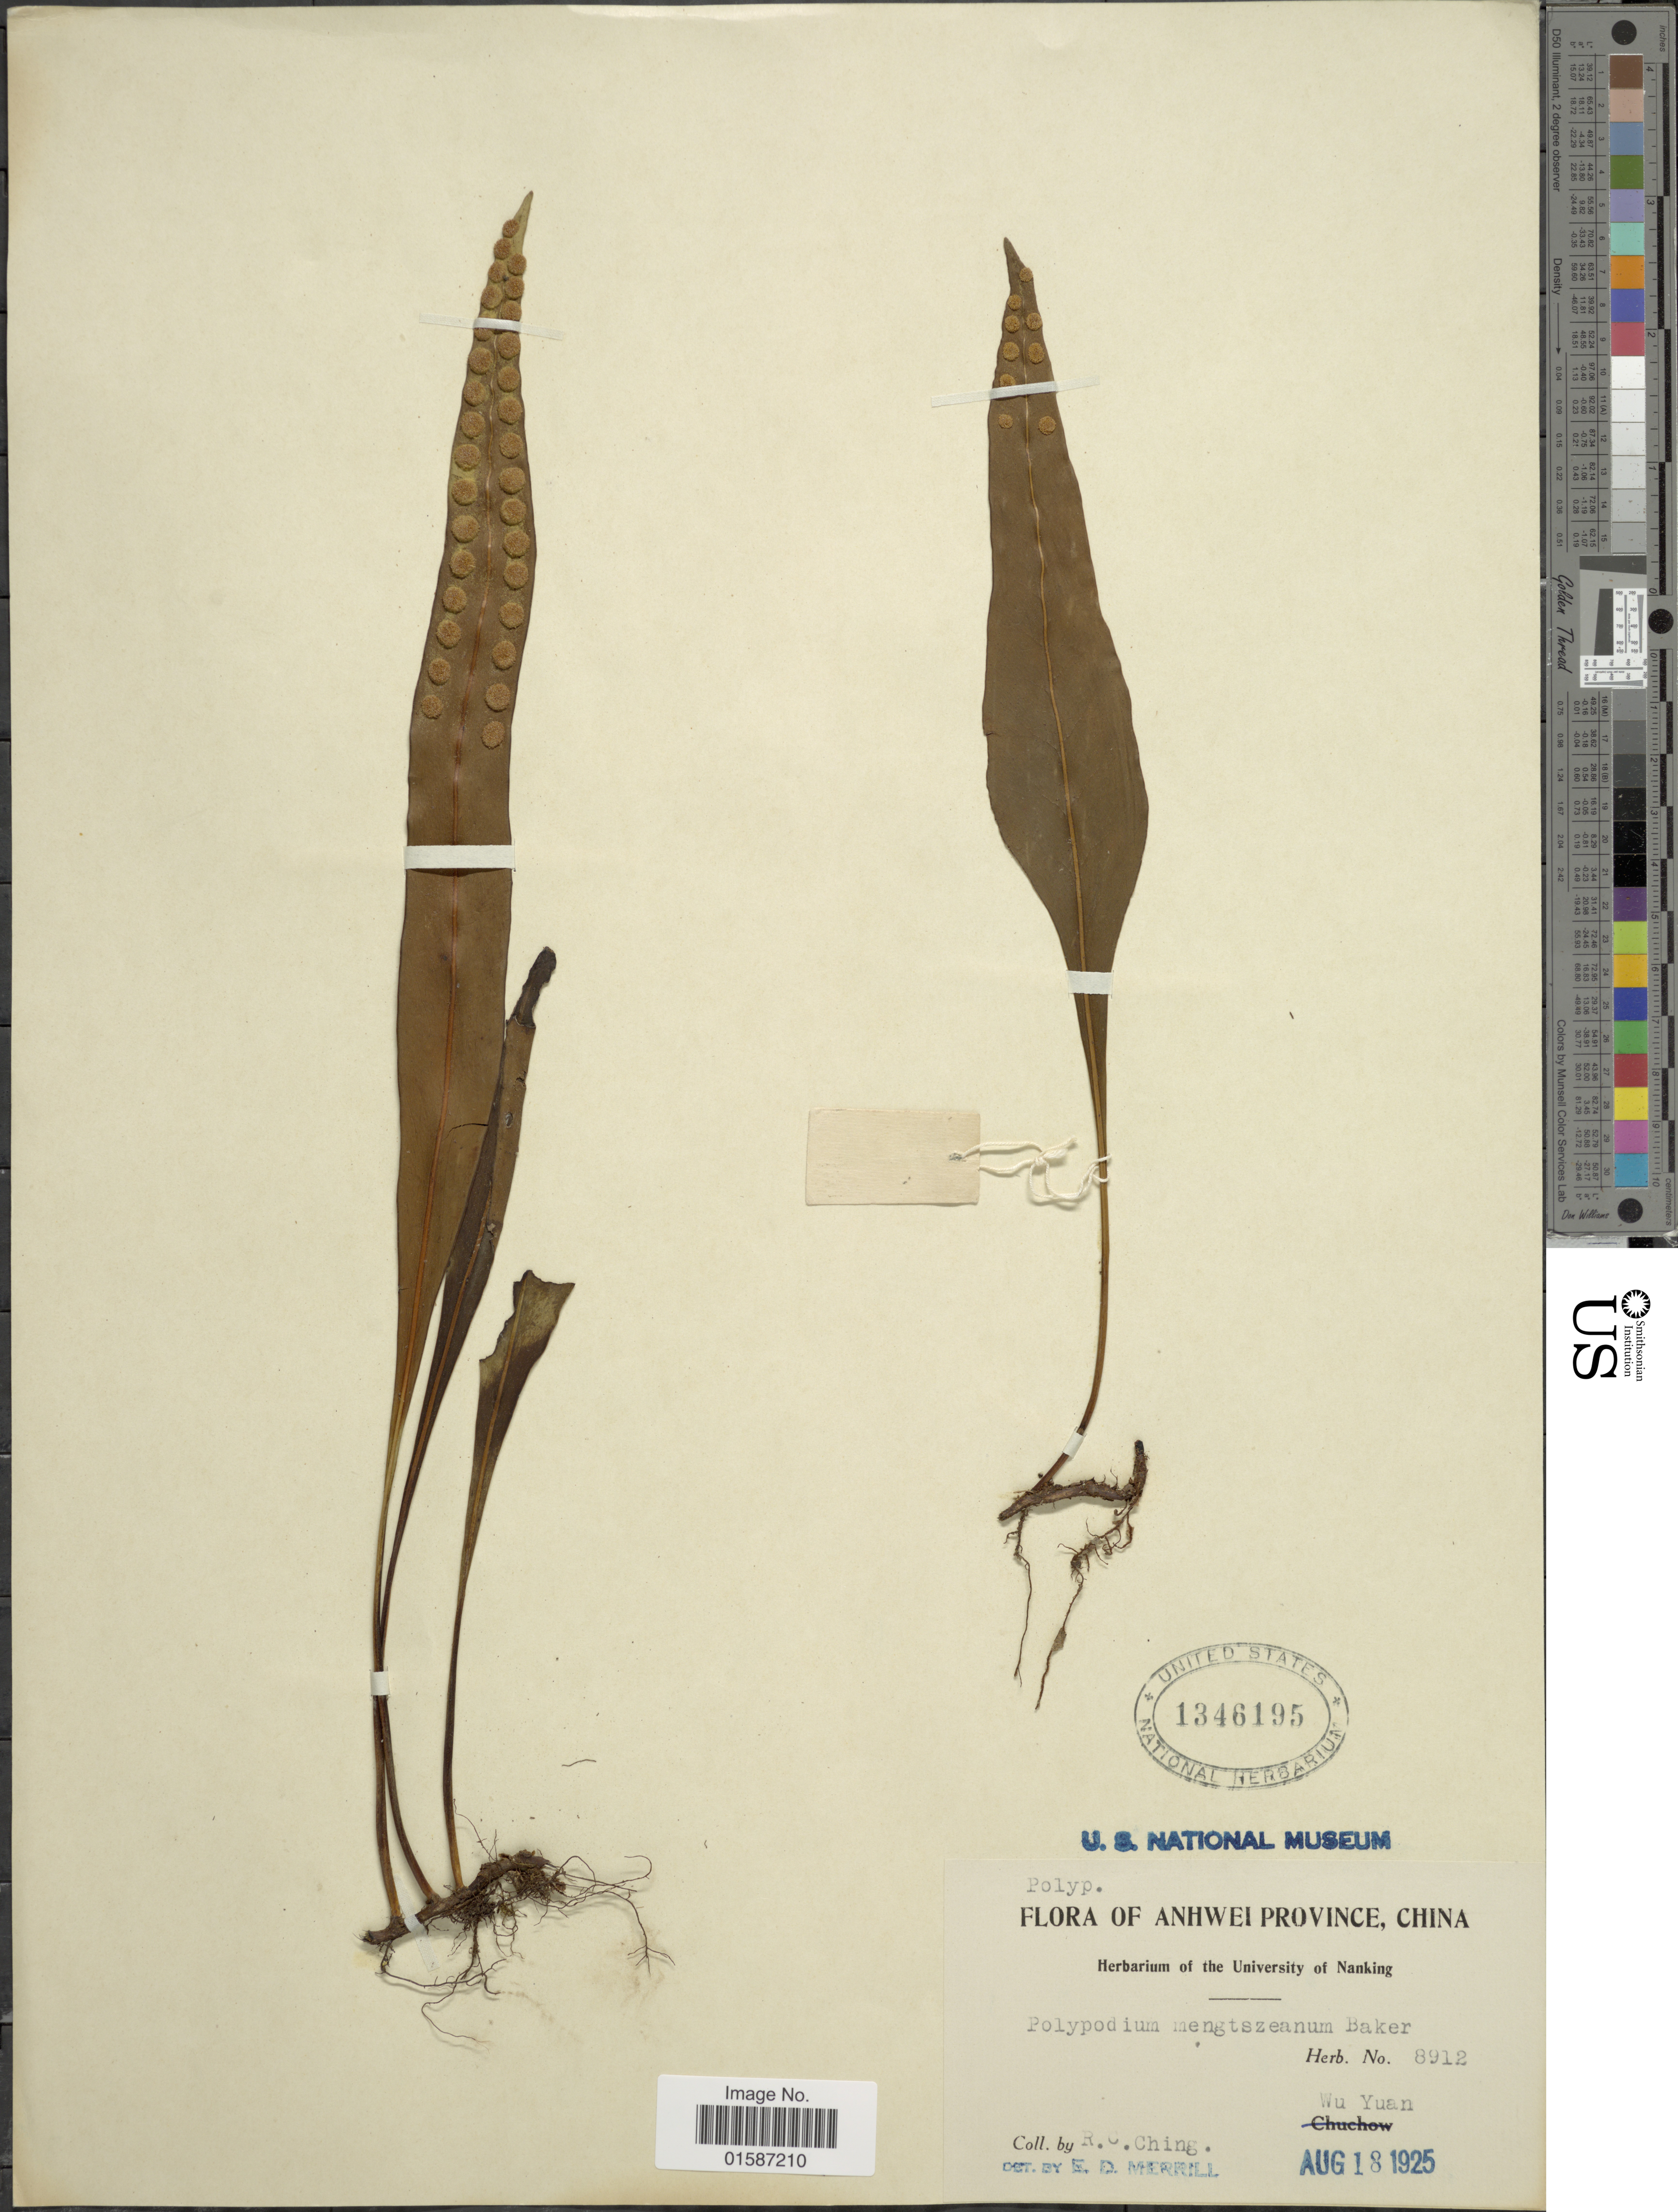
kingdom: Plantae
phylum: Tracheophyta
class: Polypodiopsida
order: Polypodiales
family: Polypodiaceae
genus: Neolepisorus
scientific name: Neolepisorus fortunei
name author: (T. Moore) Li S. Wang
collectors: R. C. Ching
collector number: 8912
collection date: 1925-08-18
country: China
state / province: Anhui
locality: Anwhei Province, Wu Yuan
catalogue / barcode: US 1346195